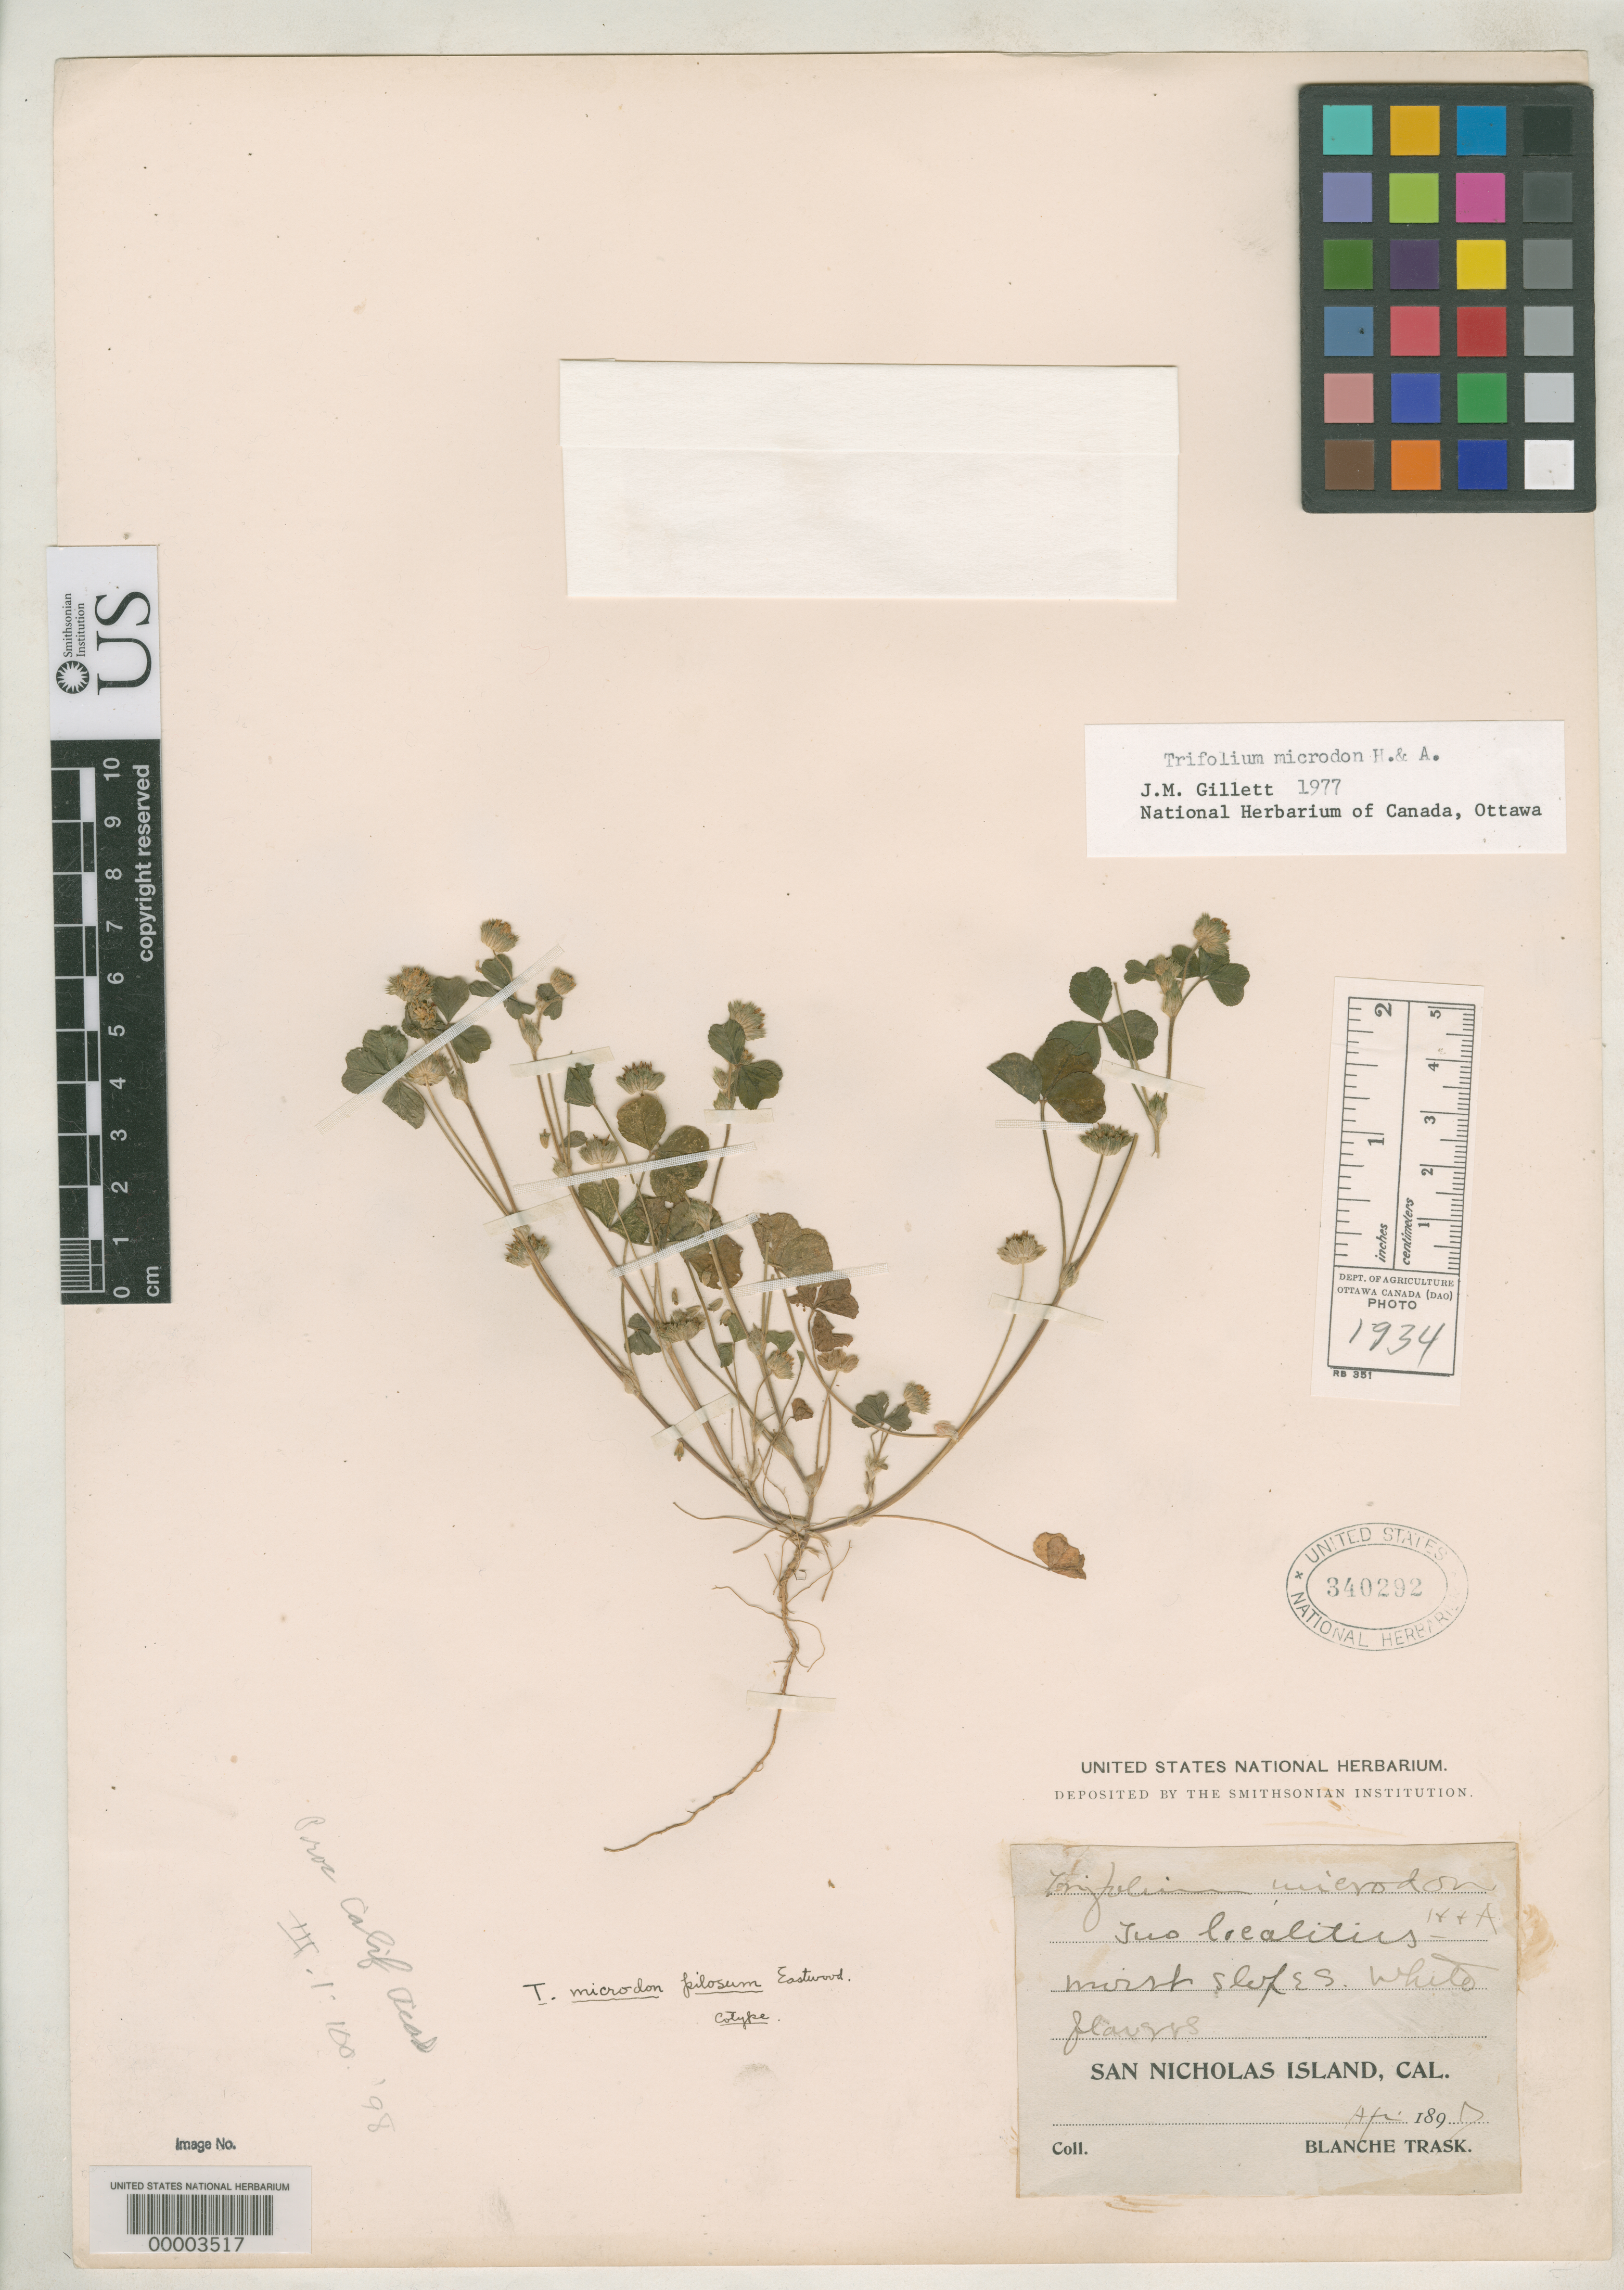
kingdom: Plantae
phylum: Tracheophyta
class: Magnoliopsida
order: Fabales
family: Fabaceae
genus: Trifolium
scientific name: Trifolium microdon var. pilosum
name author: Eastw.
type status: Isosyntype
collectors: B. Trask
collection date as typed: Apr 1897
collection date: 1897-04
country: United States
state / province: California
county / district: Ventura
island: San Nicolas Island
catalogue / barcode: US 340292